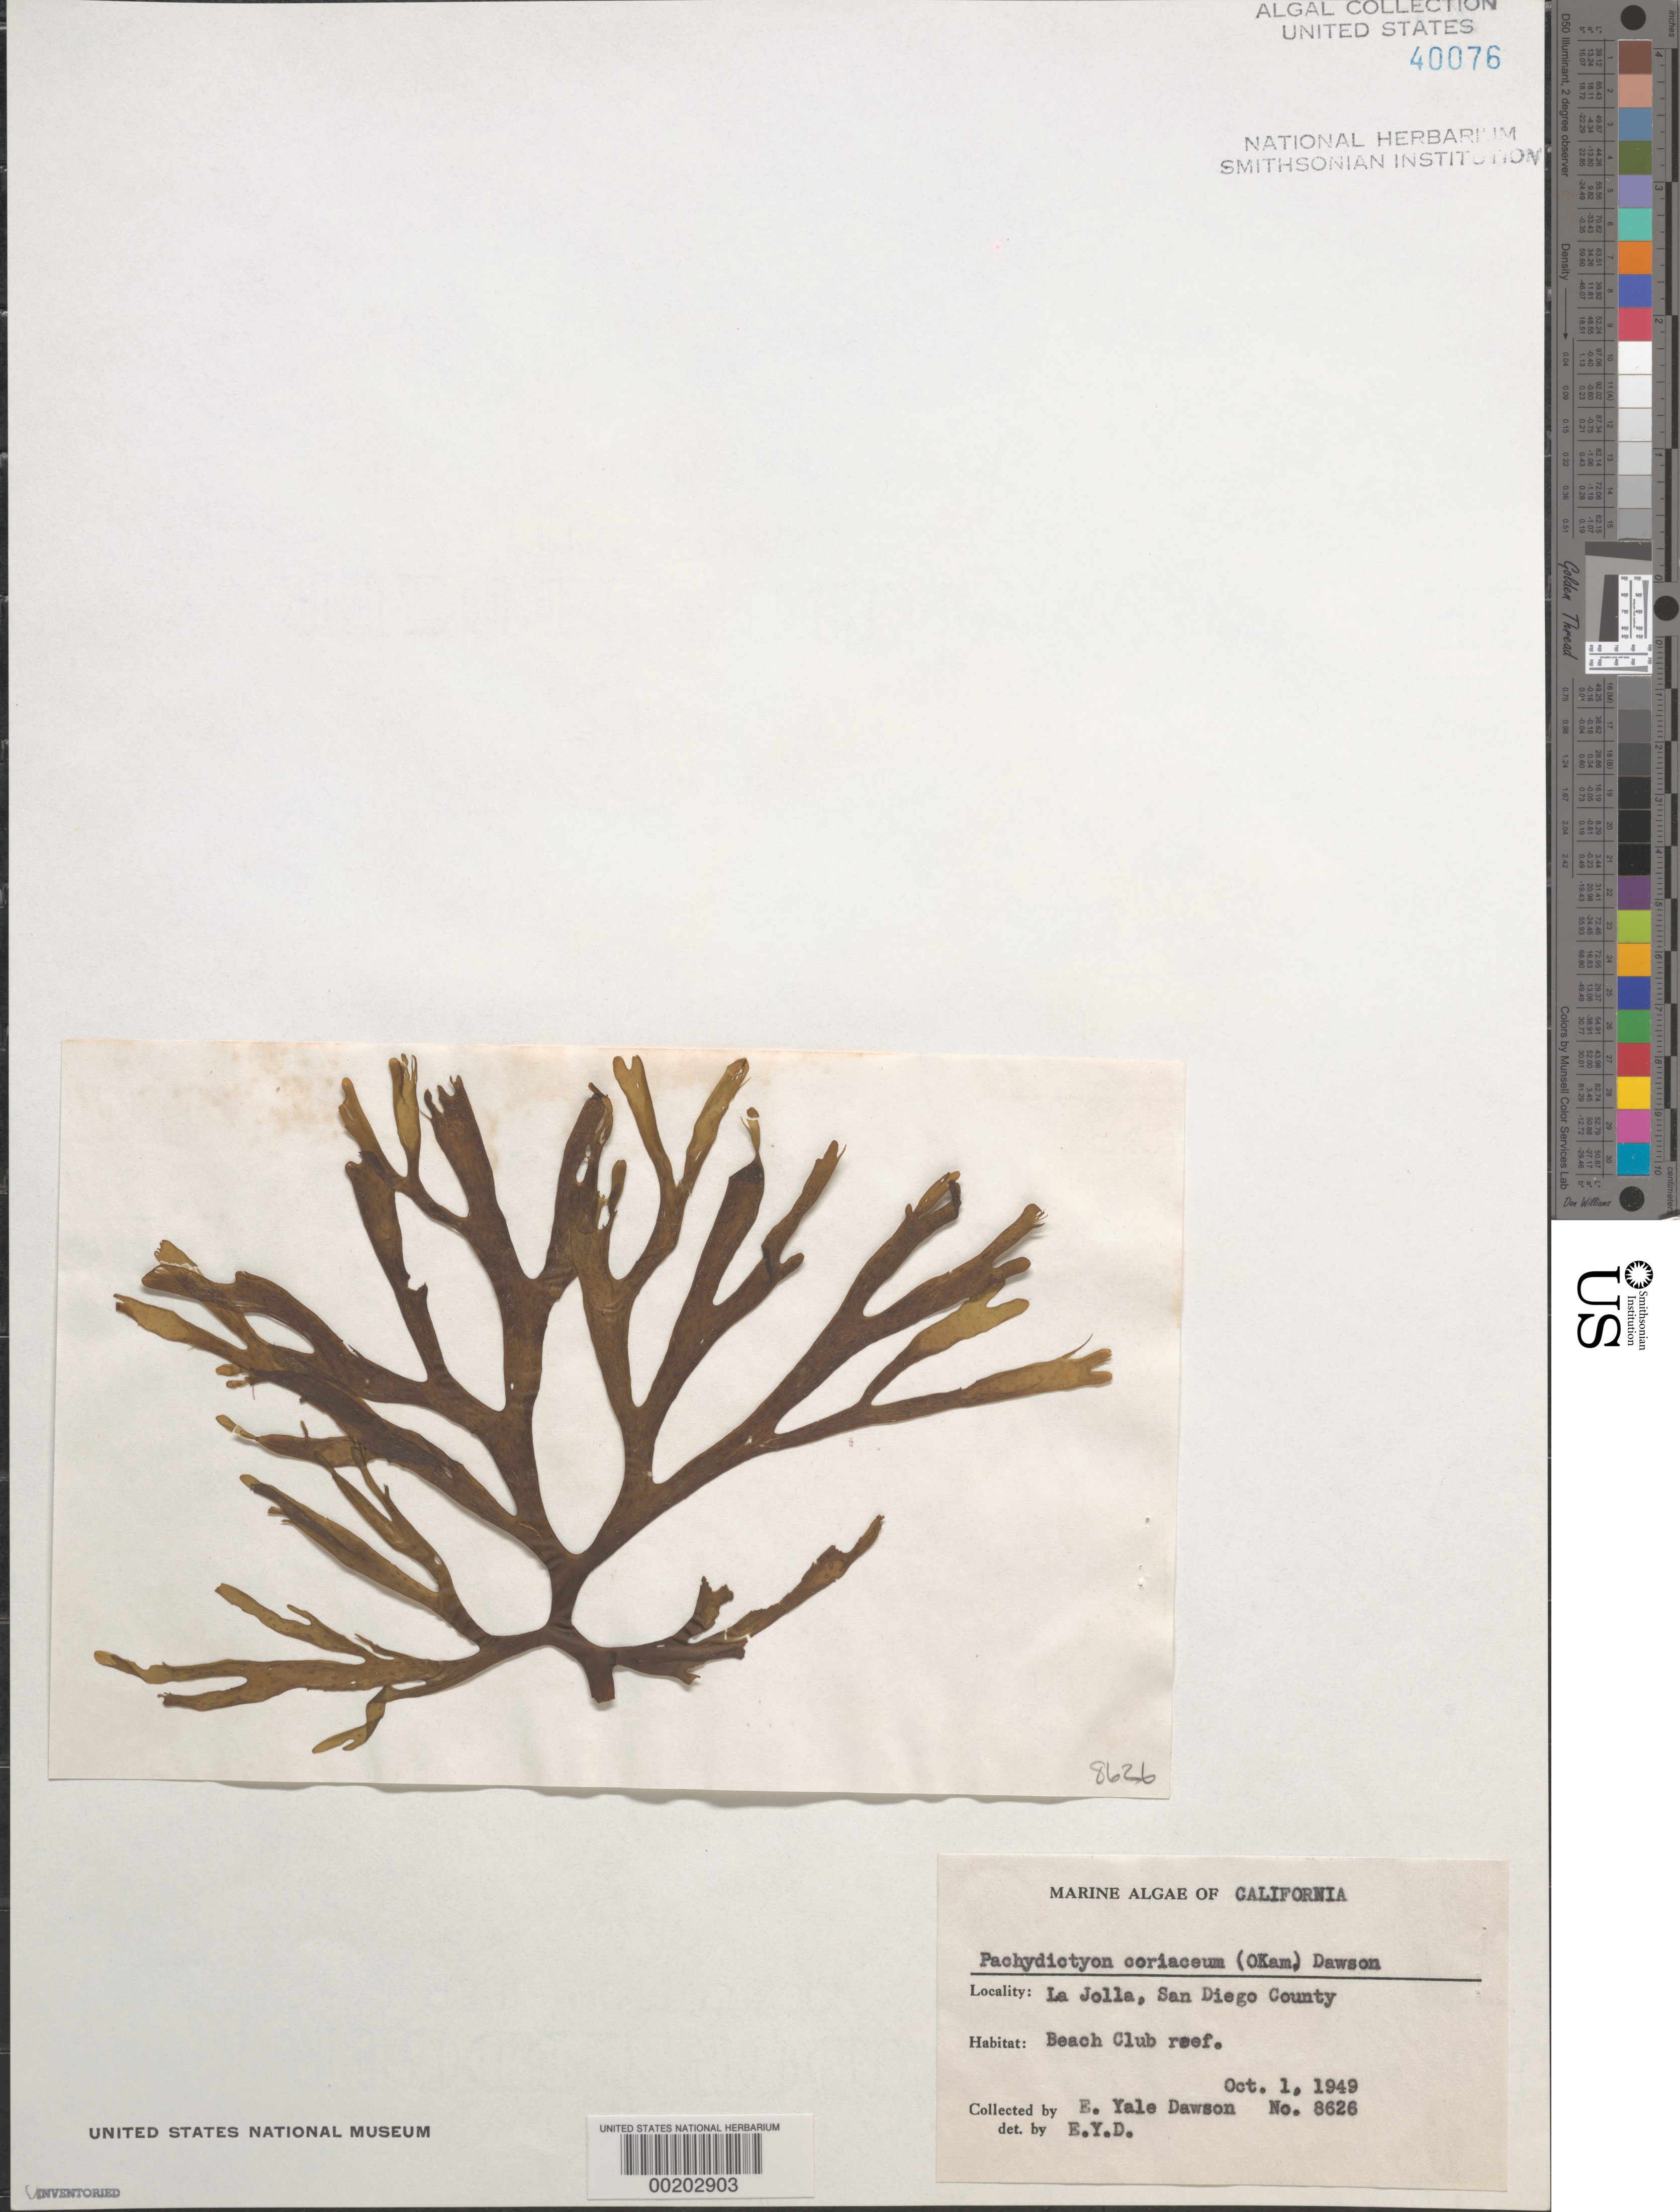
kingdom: Chromista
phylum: Ochrophyta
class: Phaeophyceae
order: Dictyotales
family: Dictyotaceae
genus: Pachydictyon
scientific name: Pachydictyon coriaceum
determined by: Dawson, E. Y.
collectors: E. Y. Dawson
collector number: EYD 8626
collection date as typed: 01 Oct 1949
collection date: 1949-10-01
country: United States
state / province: California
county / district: San Diego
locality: La Jolla, Beach Club Reef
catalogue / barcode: US 40076